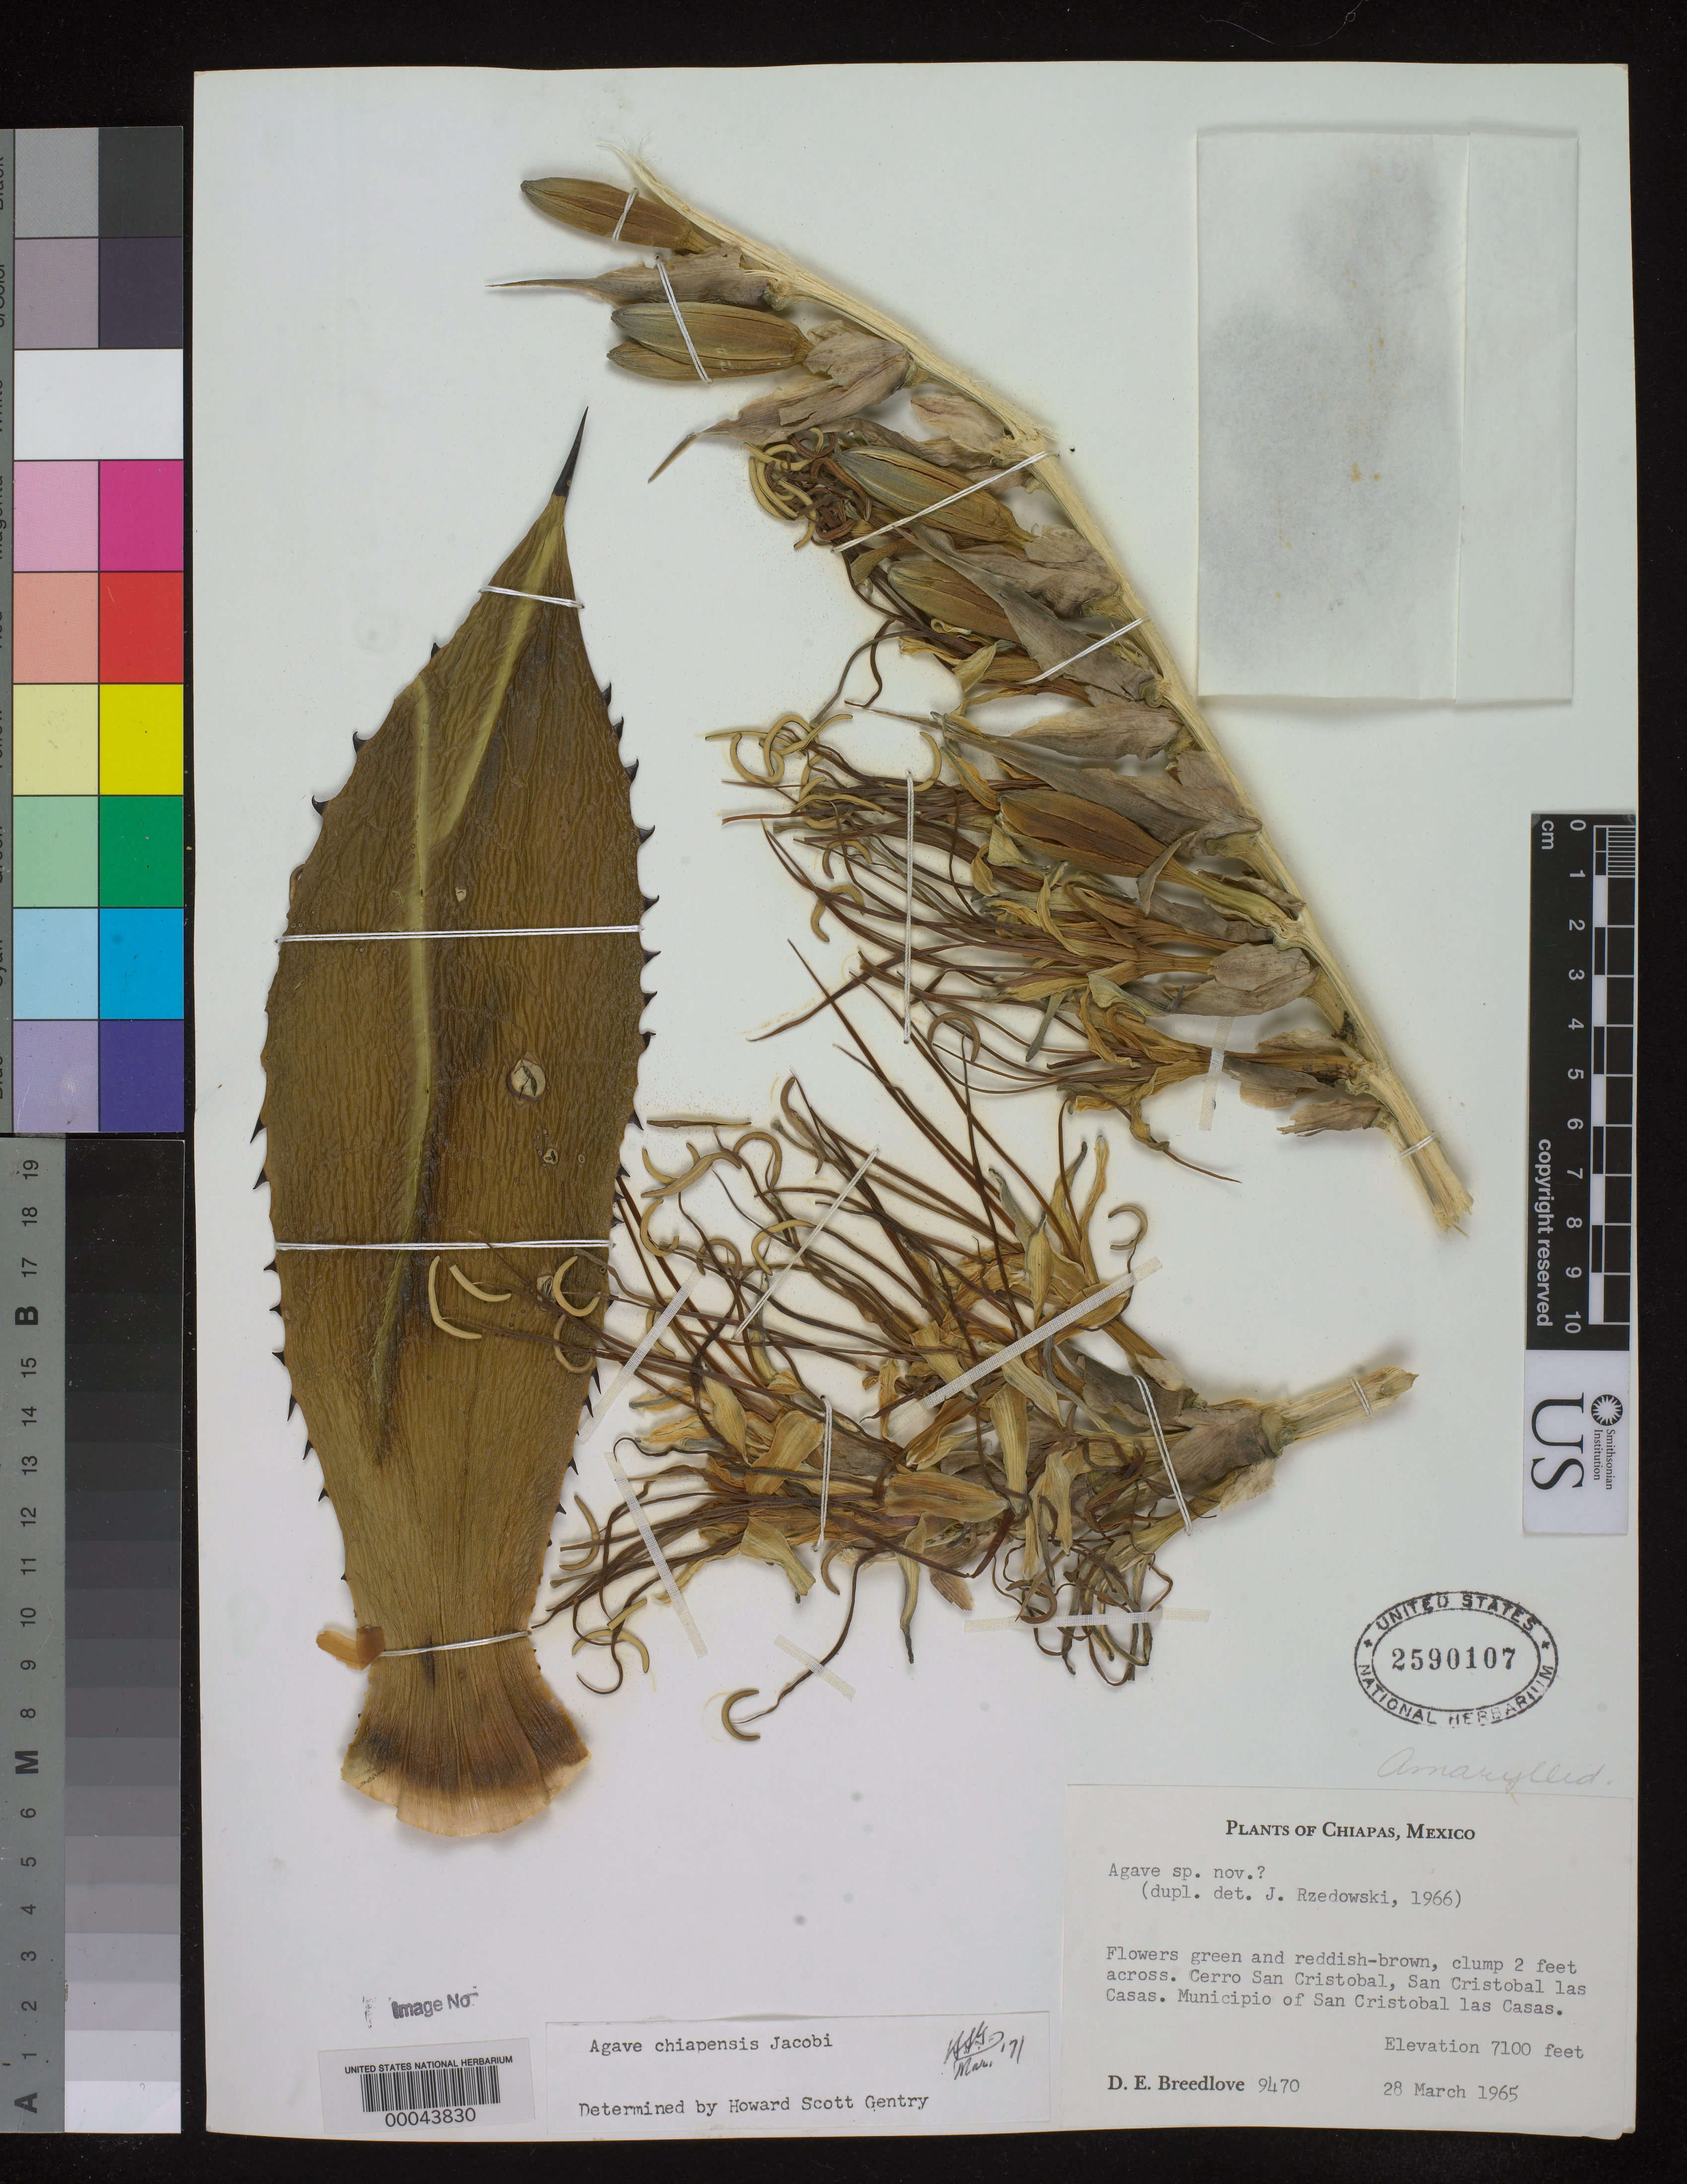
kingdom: Plantae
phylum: Tracheophyta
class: Liliopsida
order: Asparagales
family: Asparagaceae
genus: Agave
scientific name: Agave chiapensis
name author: Jacobi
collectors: D. E. Breedlove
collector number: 9470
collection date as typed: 28 Mar 1965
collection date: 1965-03-28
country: Mexico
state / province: Chiapas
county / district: San Cristóbal de Las Casas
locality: Hill San Cristobal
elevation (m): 2164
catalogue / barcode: US 2590107